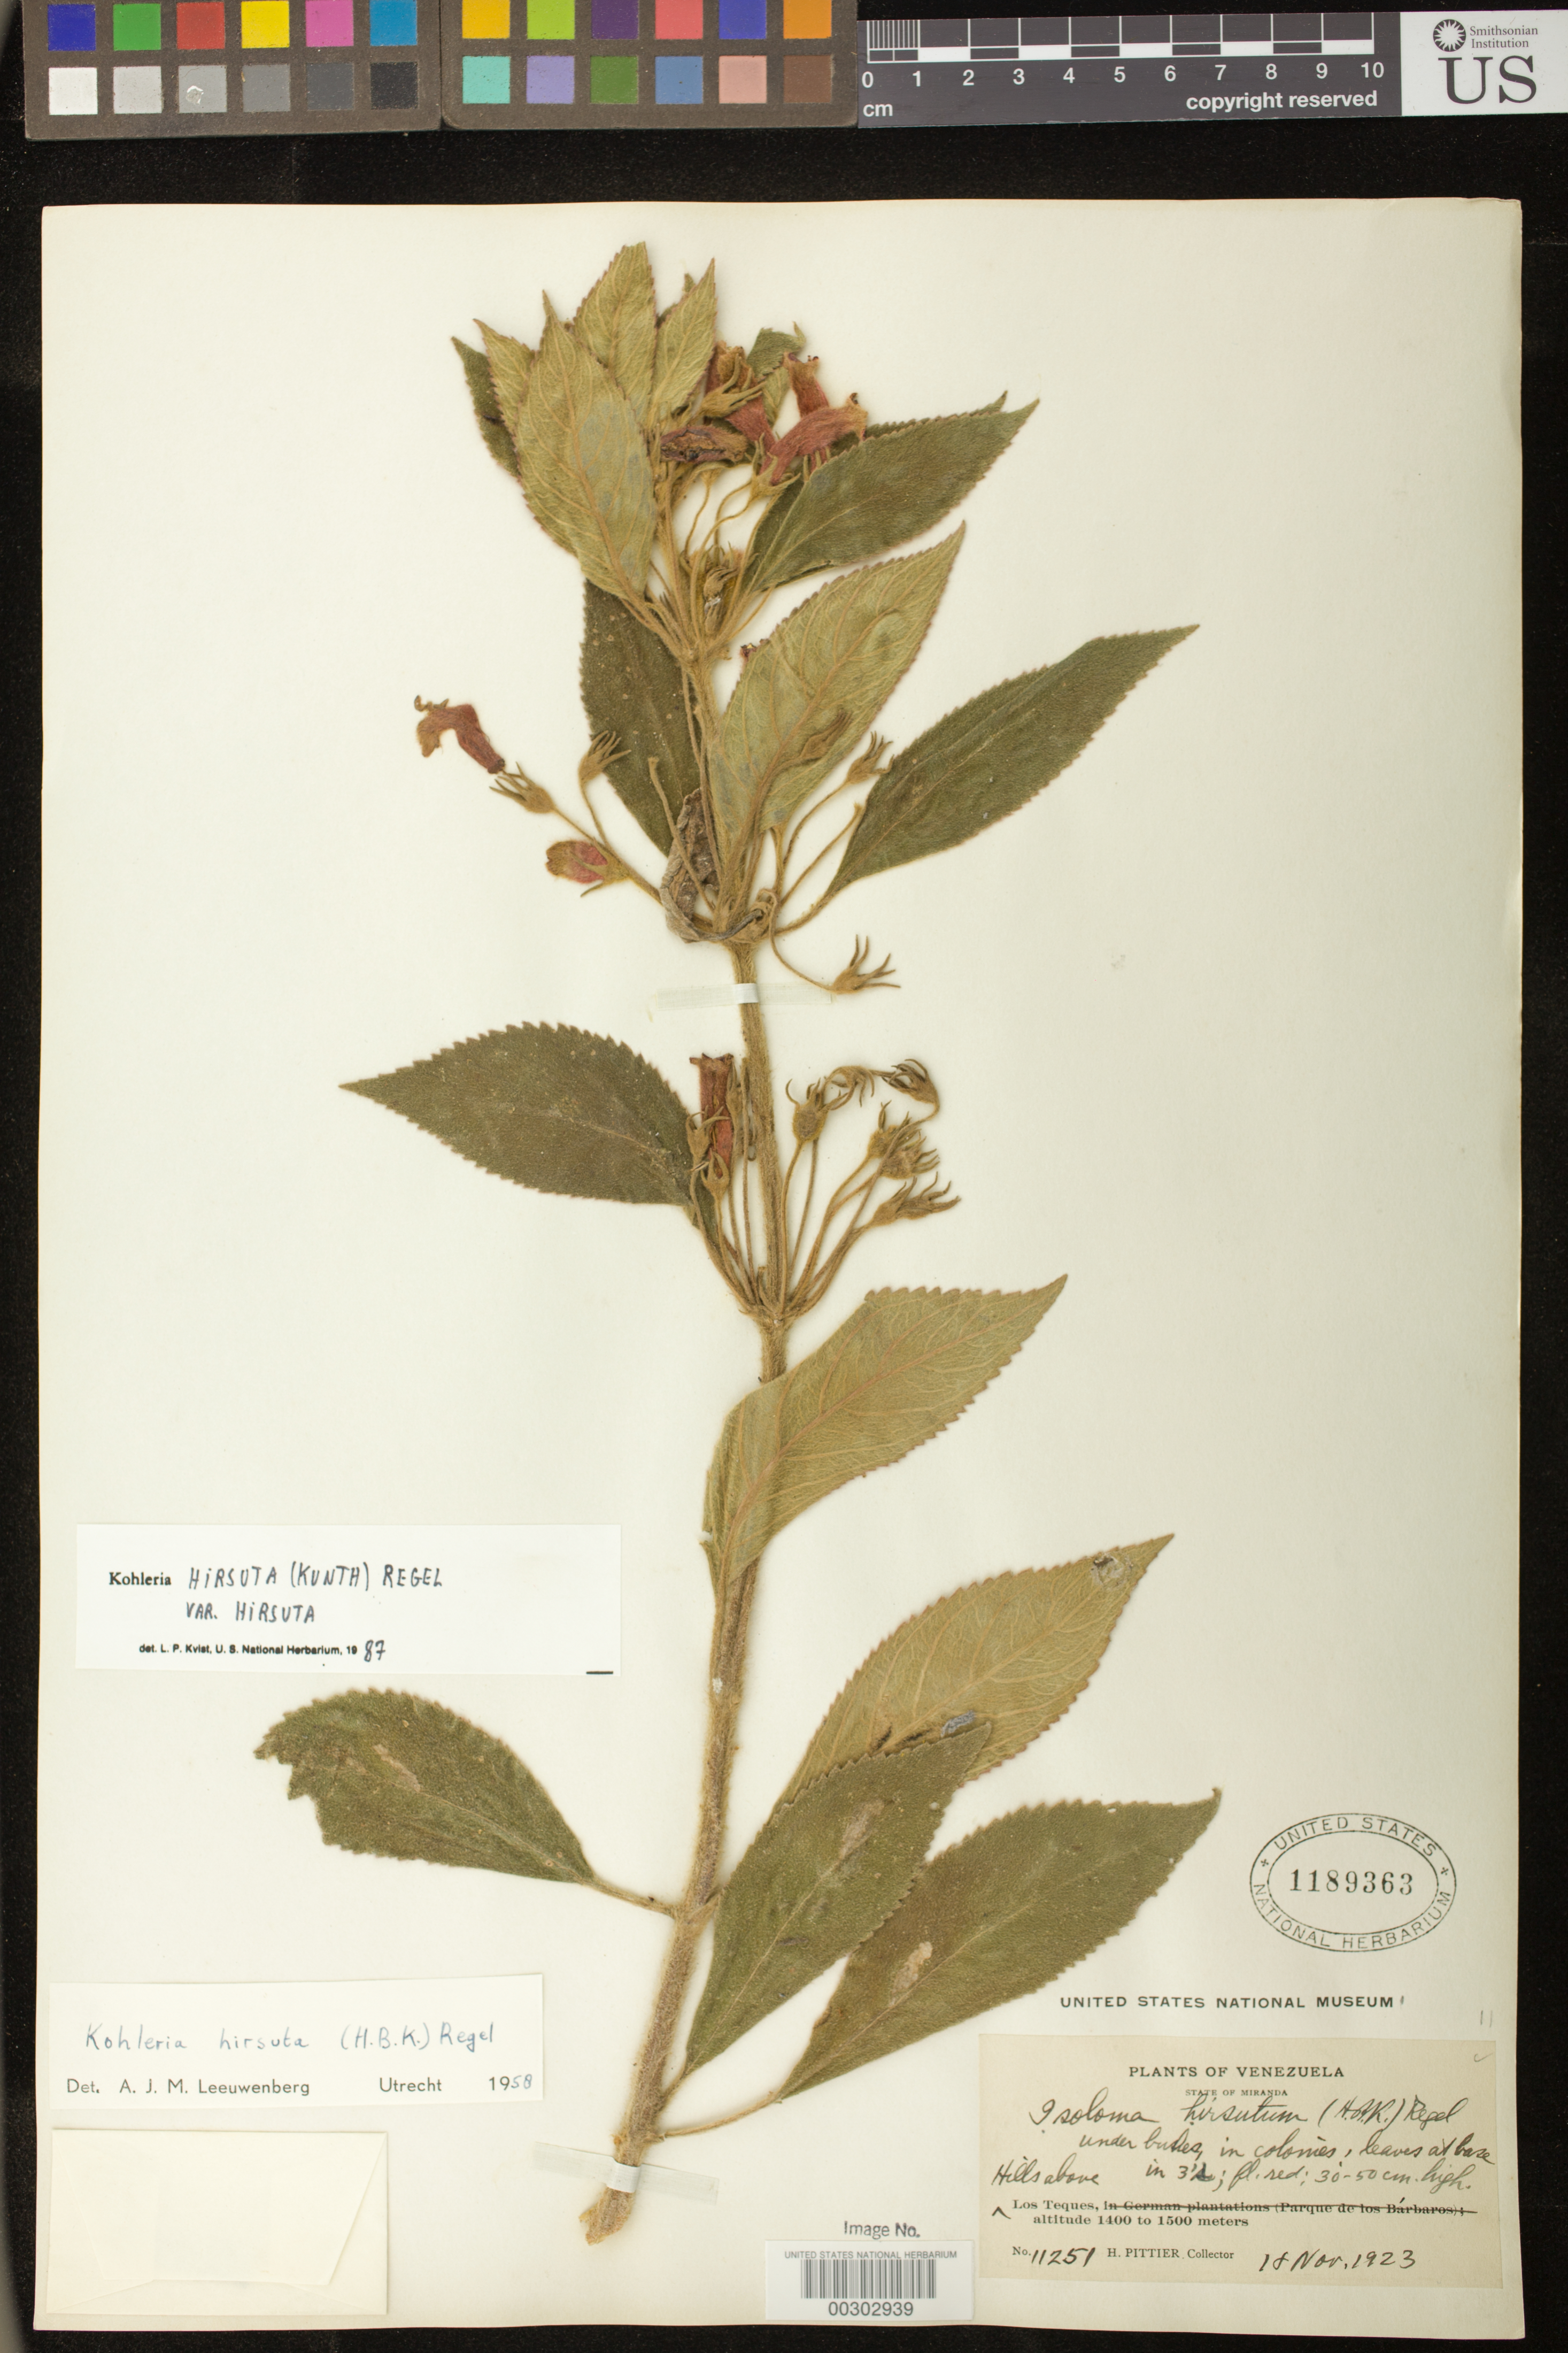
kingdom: Plantae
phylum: Tracheophyta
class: Magnoliopsida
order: Lamiales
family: Gesneriaceae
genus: Kohleria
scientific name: Kohleria hirsuta var. hirsuta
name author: (Kunth) Regel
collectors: H. F. Pittier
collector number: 11251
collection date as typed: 18 Nov 1923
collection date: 1923-11-18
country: Venezuela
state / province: Miranda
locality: Hills above Los Teques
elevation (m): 1400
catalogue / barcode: US 1189363